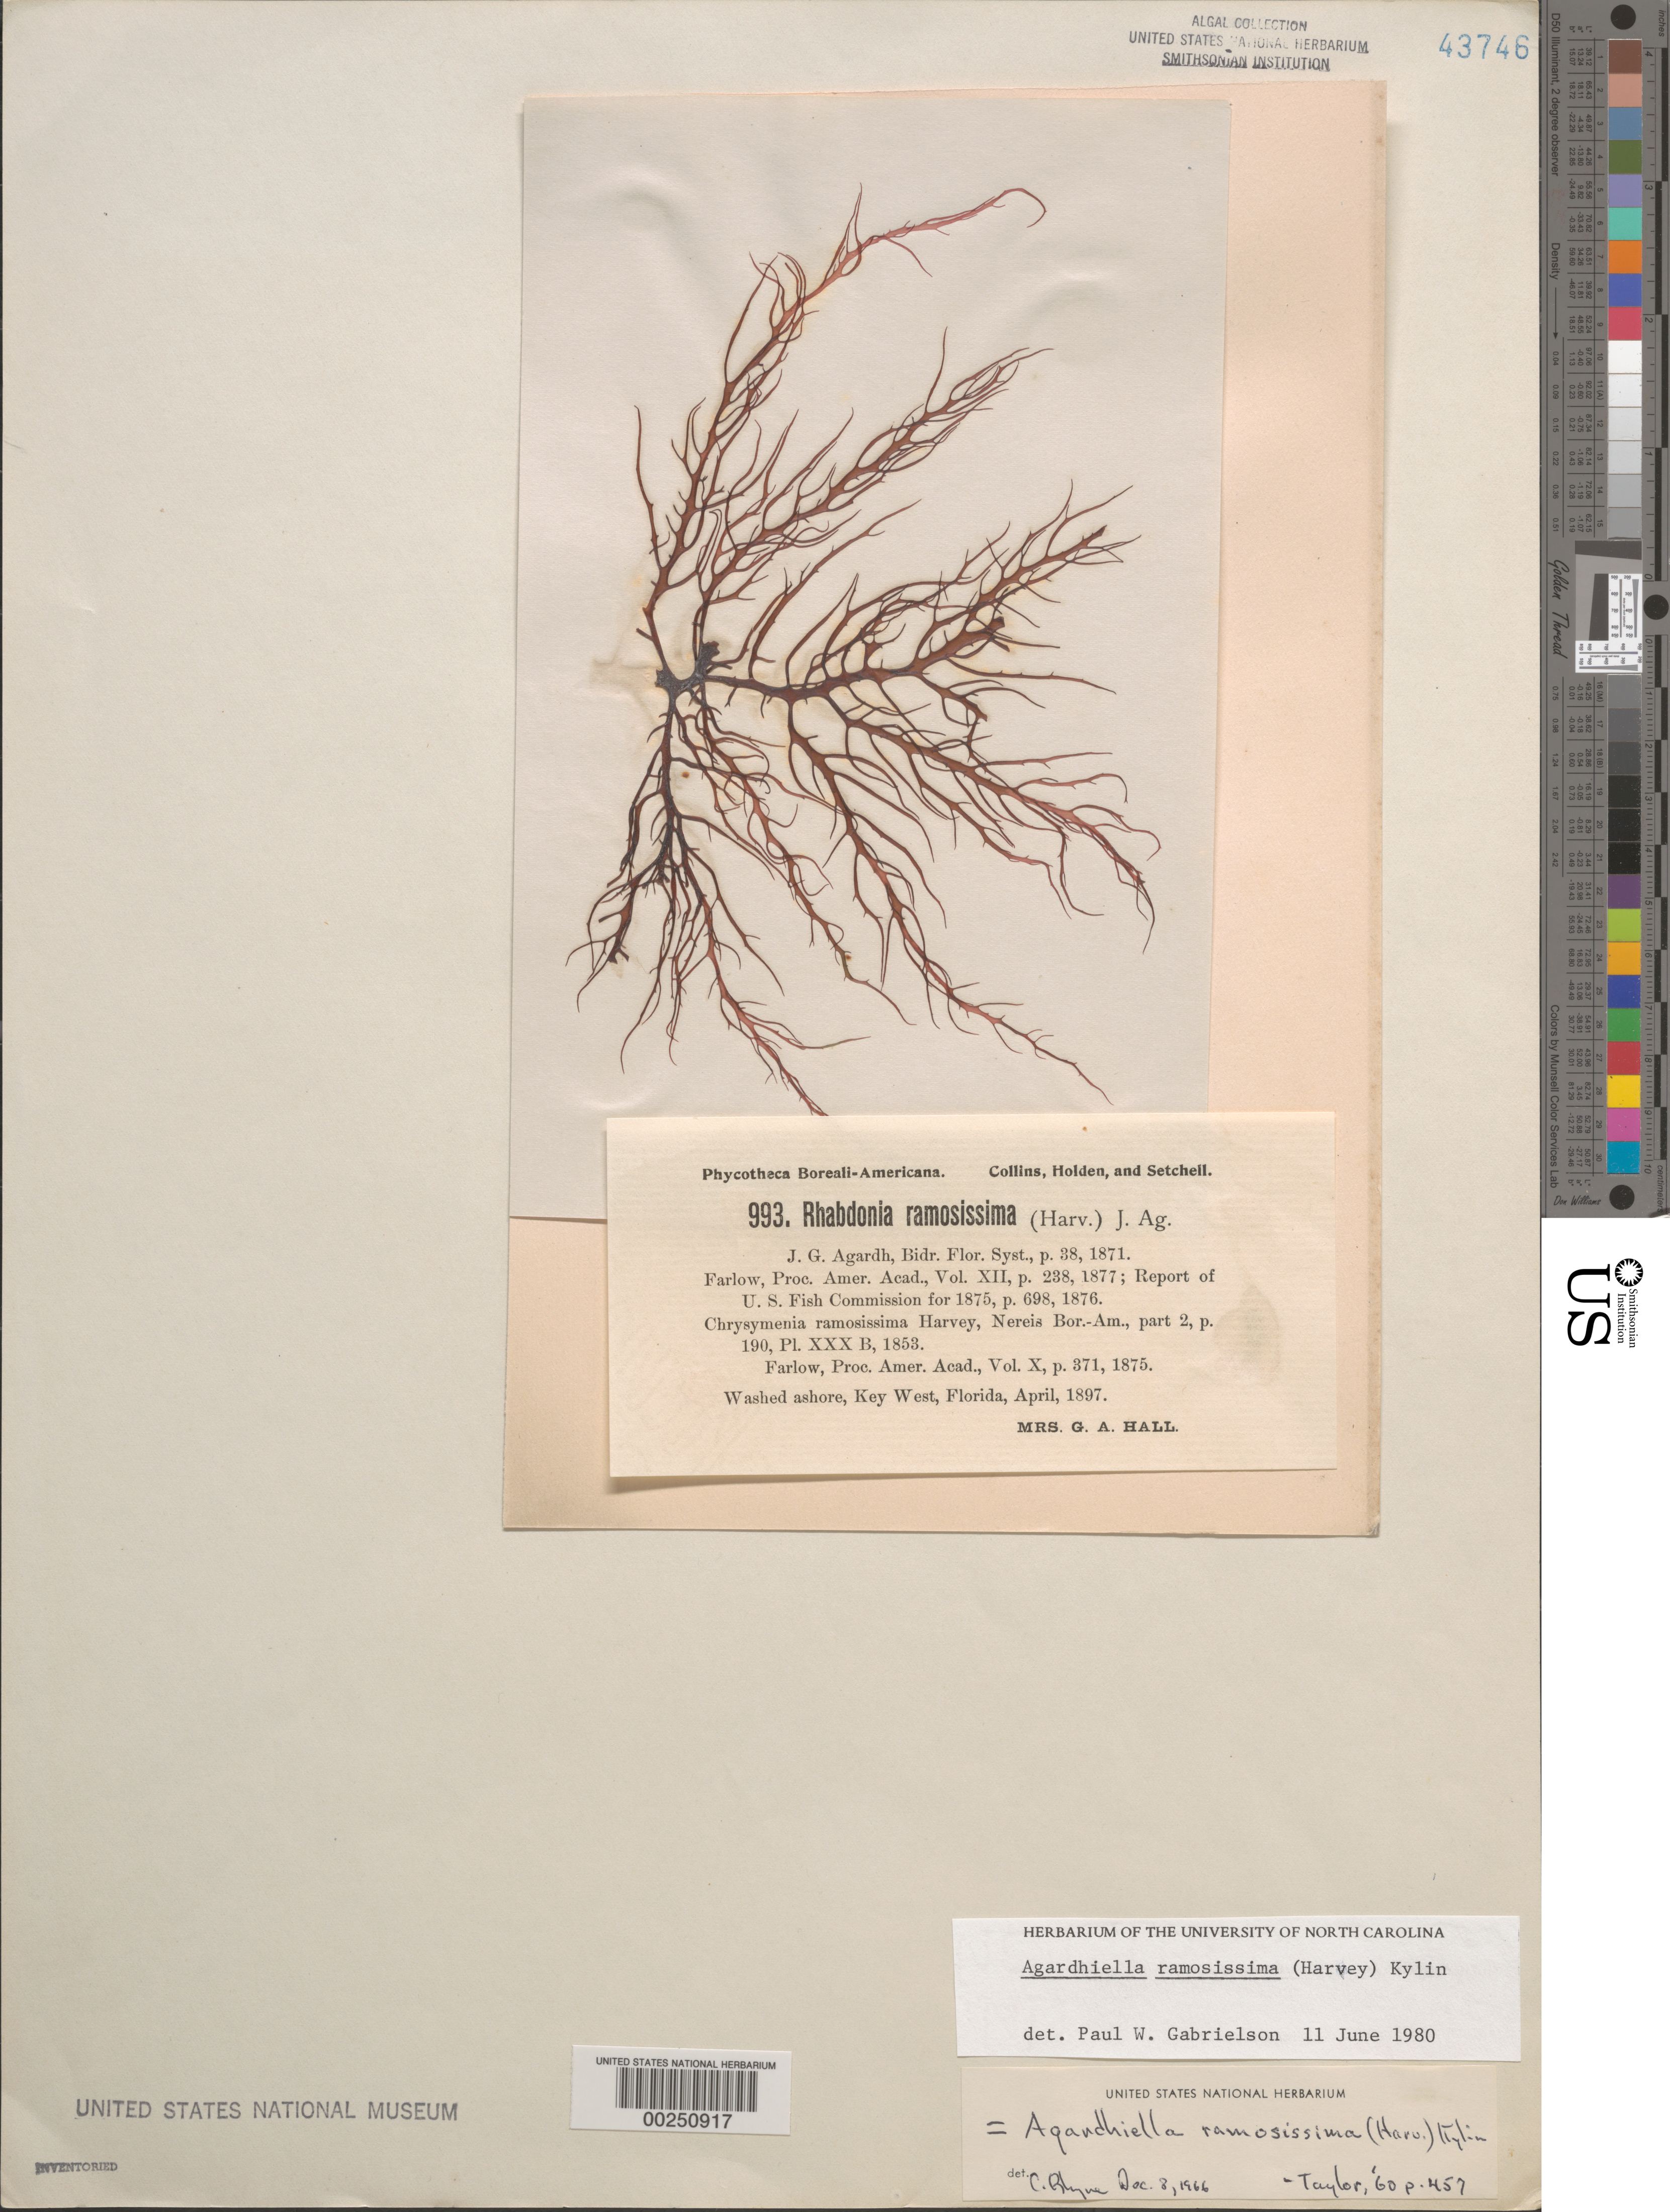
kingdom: Plantae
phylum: Rhodophyta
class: Florideophyceae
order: Gigartinales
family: Solieriaceae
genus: Agardhiella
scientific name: Agardhiella ramosissima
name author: (Harv.) Kylin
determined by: Gabrielson, P. W.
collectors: Mrs. Hall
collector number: PB-A 993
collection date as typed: Apr 1897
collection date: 1897-04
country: United States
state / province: Florida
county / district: Monroe County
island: Key West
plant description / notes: Collins, Holden & Setchell, Phycotheca Boreali-Americana, as Rhabdonia ramosissima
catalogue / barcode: US 43746